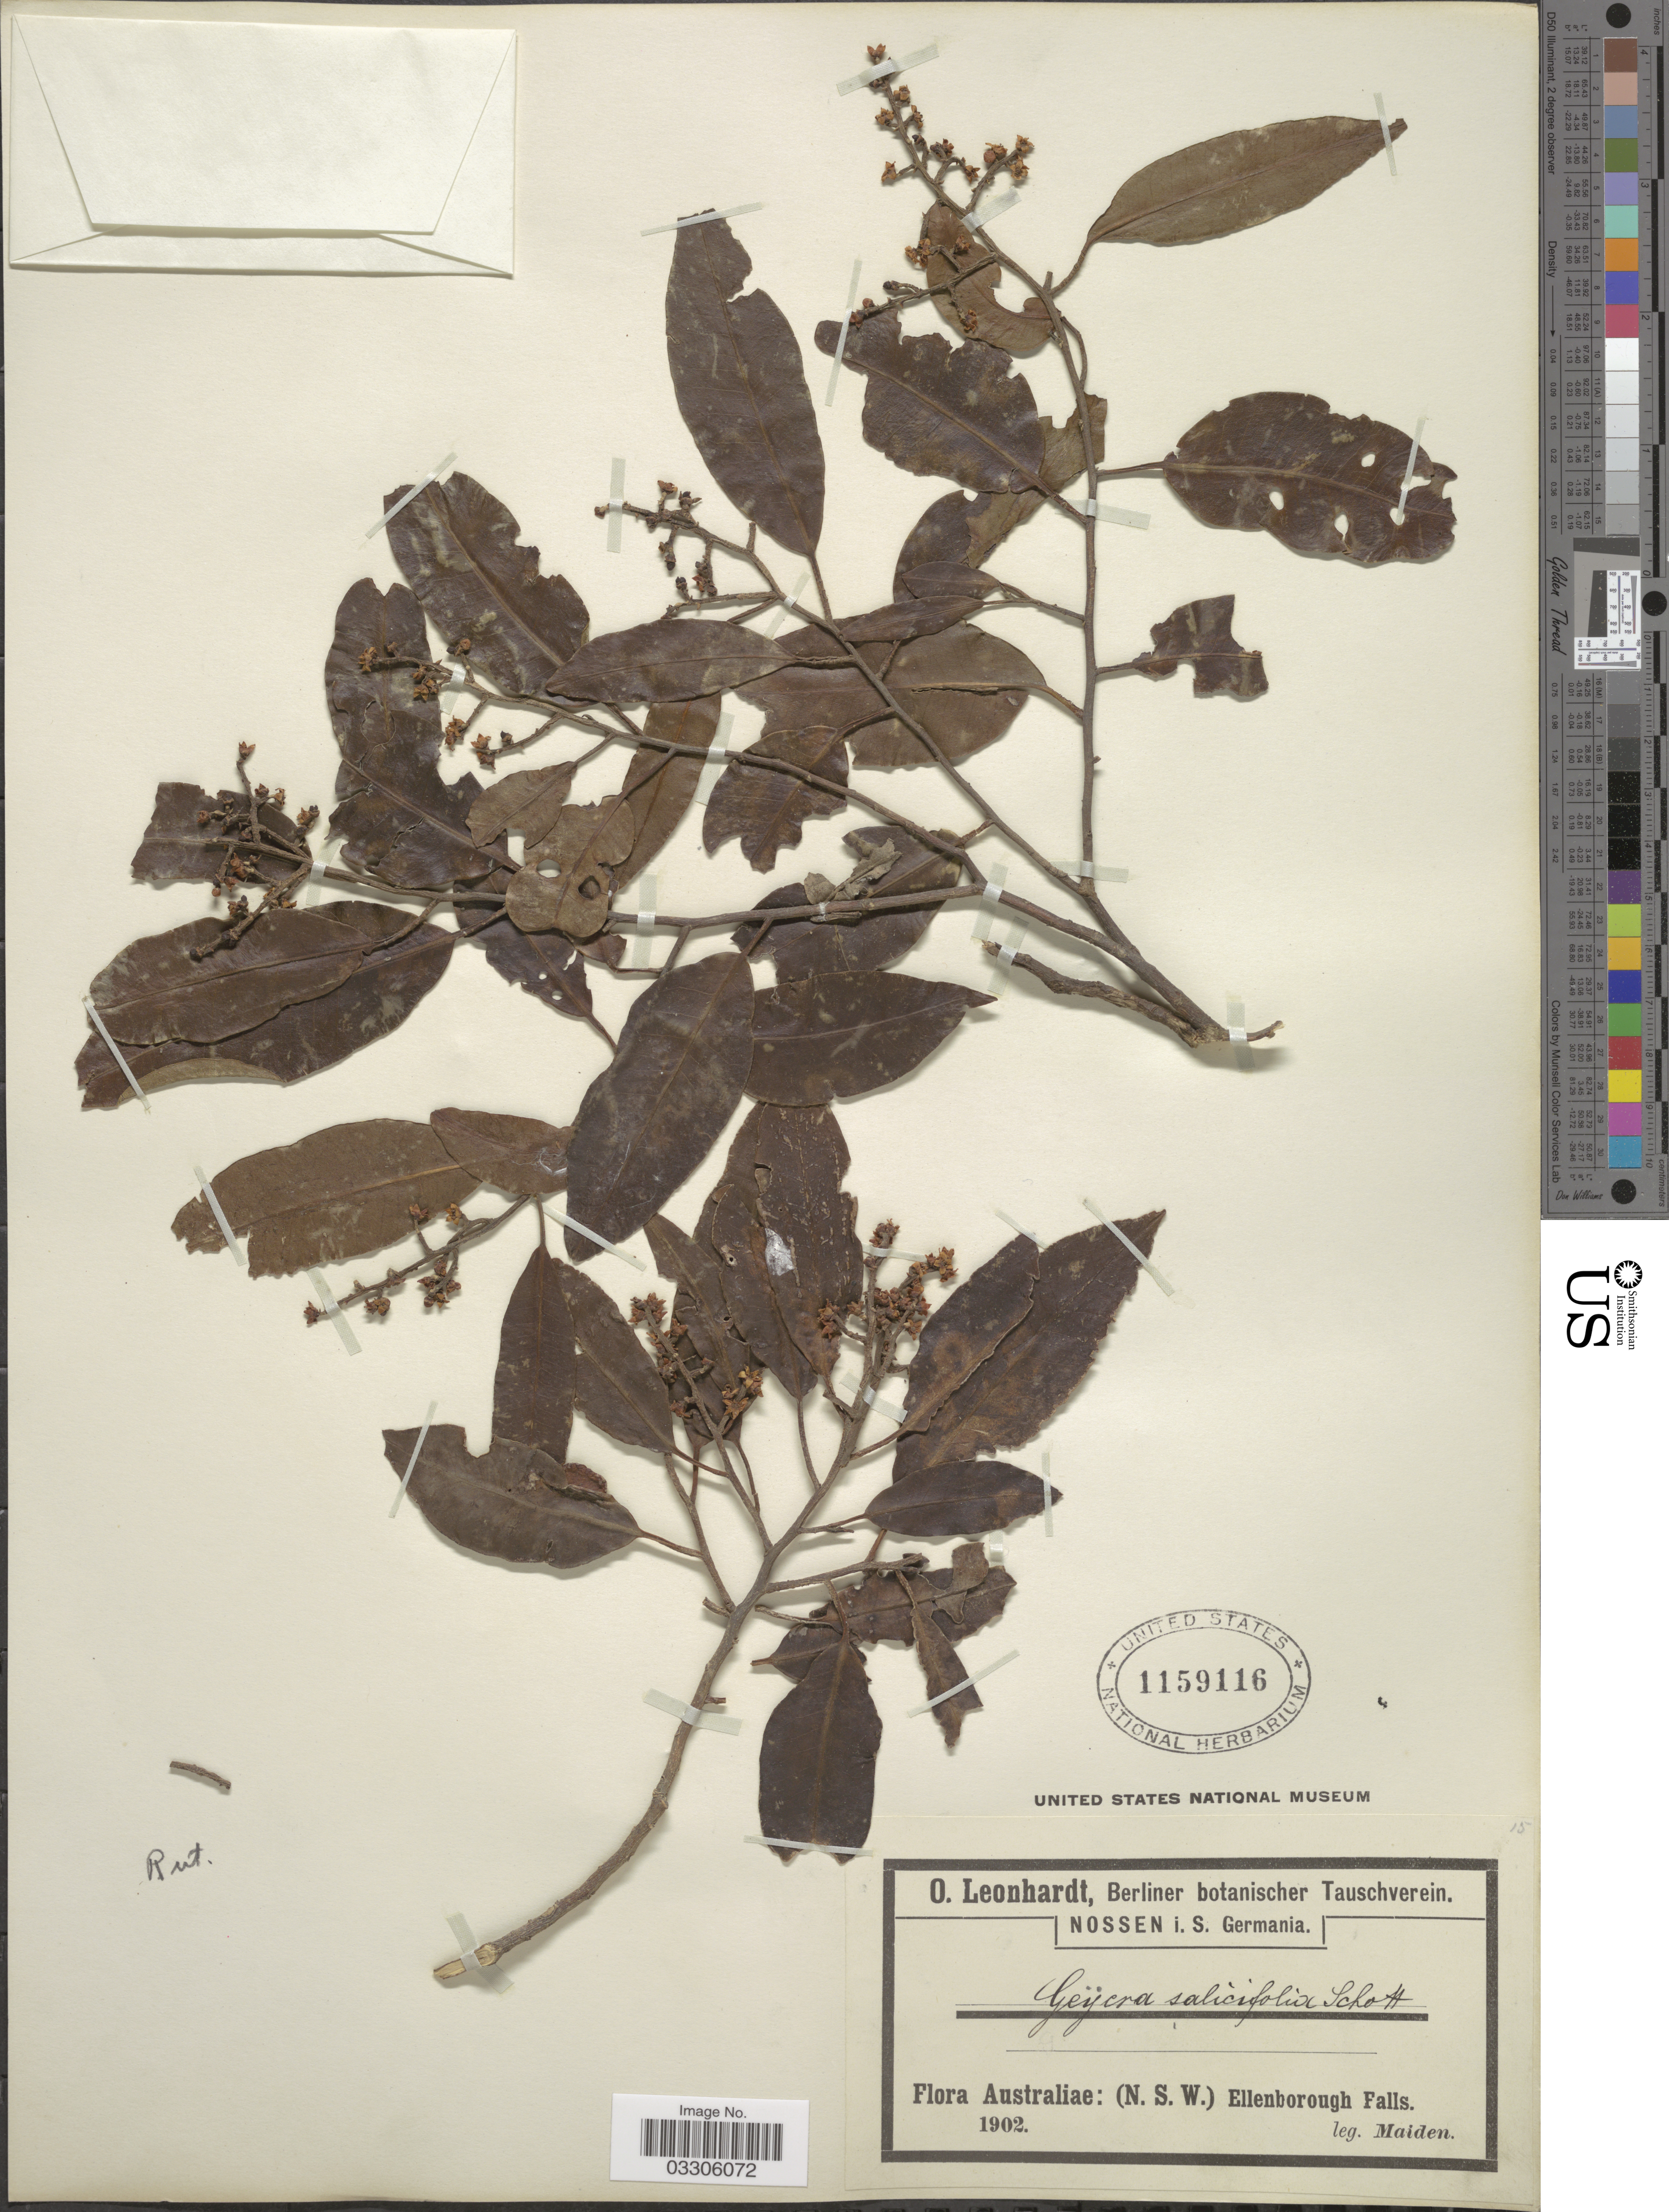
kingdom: Plantae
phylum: Tracheophyta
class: Magnoliopsida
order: Sapindales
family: Rutaceae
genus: Geijera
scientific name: Geijera salicifolia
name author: Schott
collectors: Maiden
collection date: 1902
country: Australia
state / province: New South Wales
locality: N. S. W. Ellenborough Falls.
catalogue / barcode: US 1159116